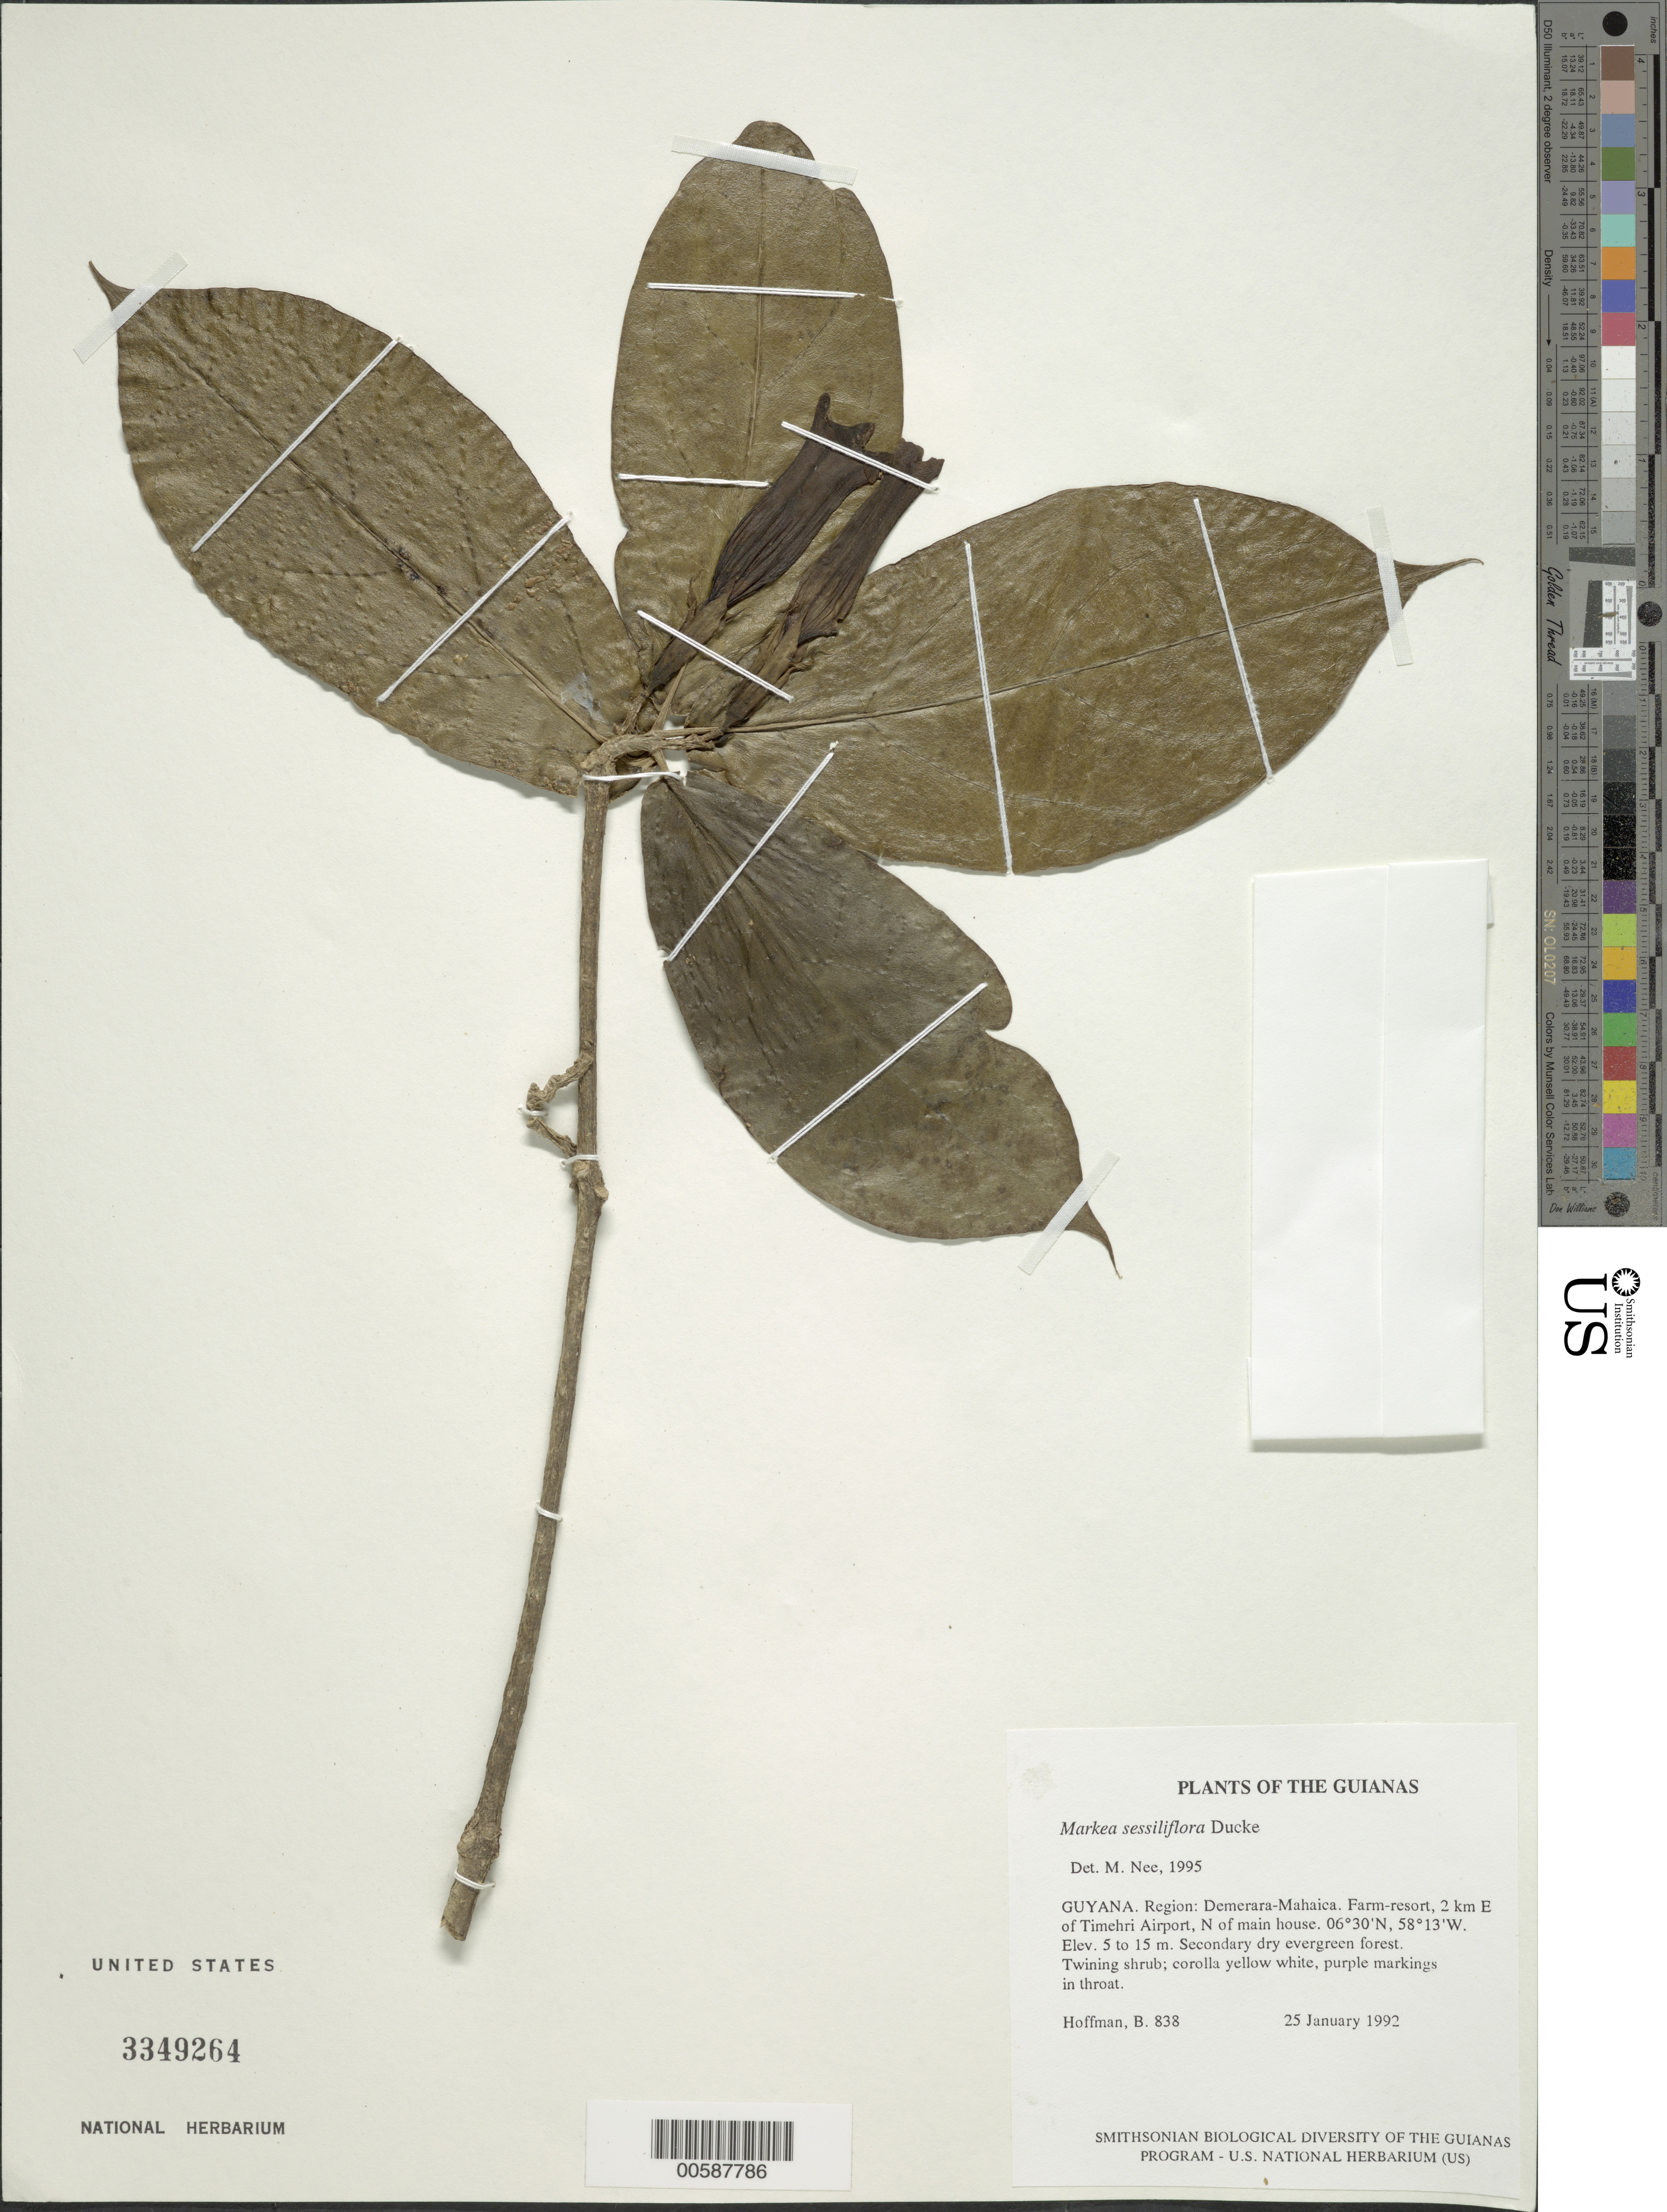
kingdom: Plantae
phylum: Tracheophyta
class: Magnoliopsida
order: Solanales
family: Solanaceae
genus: Markea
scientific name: Markea sessiliflora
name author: Ducke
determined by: Nee, Michael H.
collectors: B. Hoffman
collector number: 838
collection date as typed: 25 January 1992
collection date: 1992-01-25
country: Guyana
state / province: Demerara-Mahaica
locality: Farm-resort, 2 km E of Timehri Airport, N of main house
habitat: Secondary dry evergreen forest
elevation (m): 5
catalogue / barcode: US 3349264